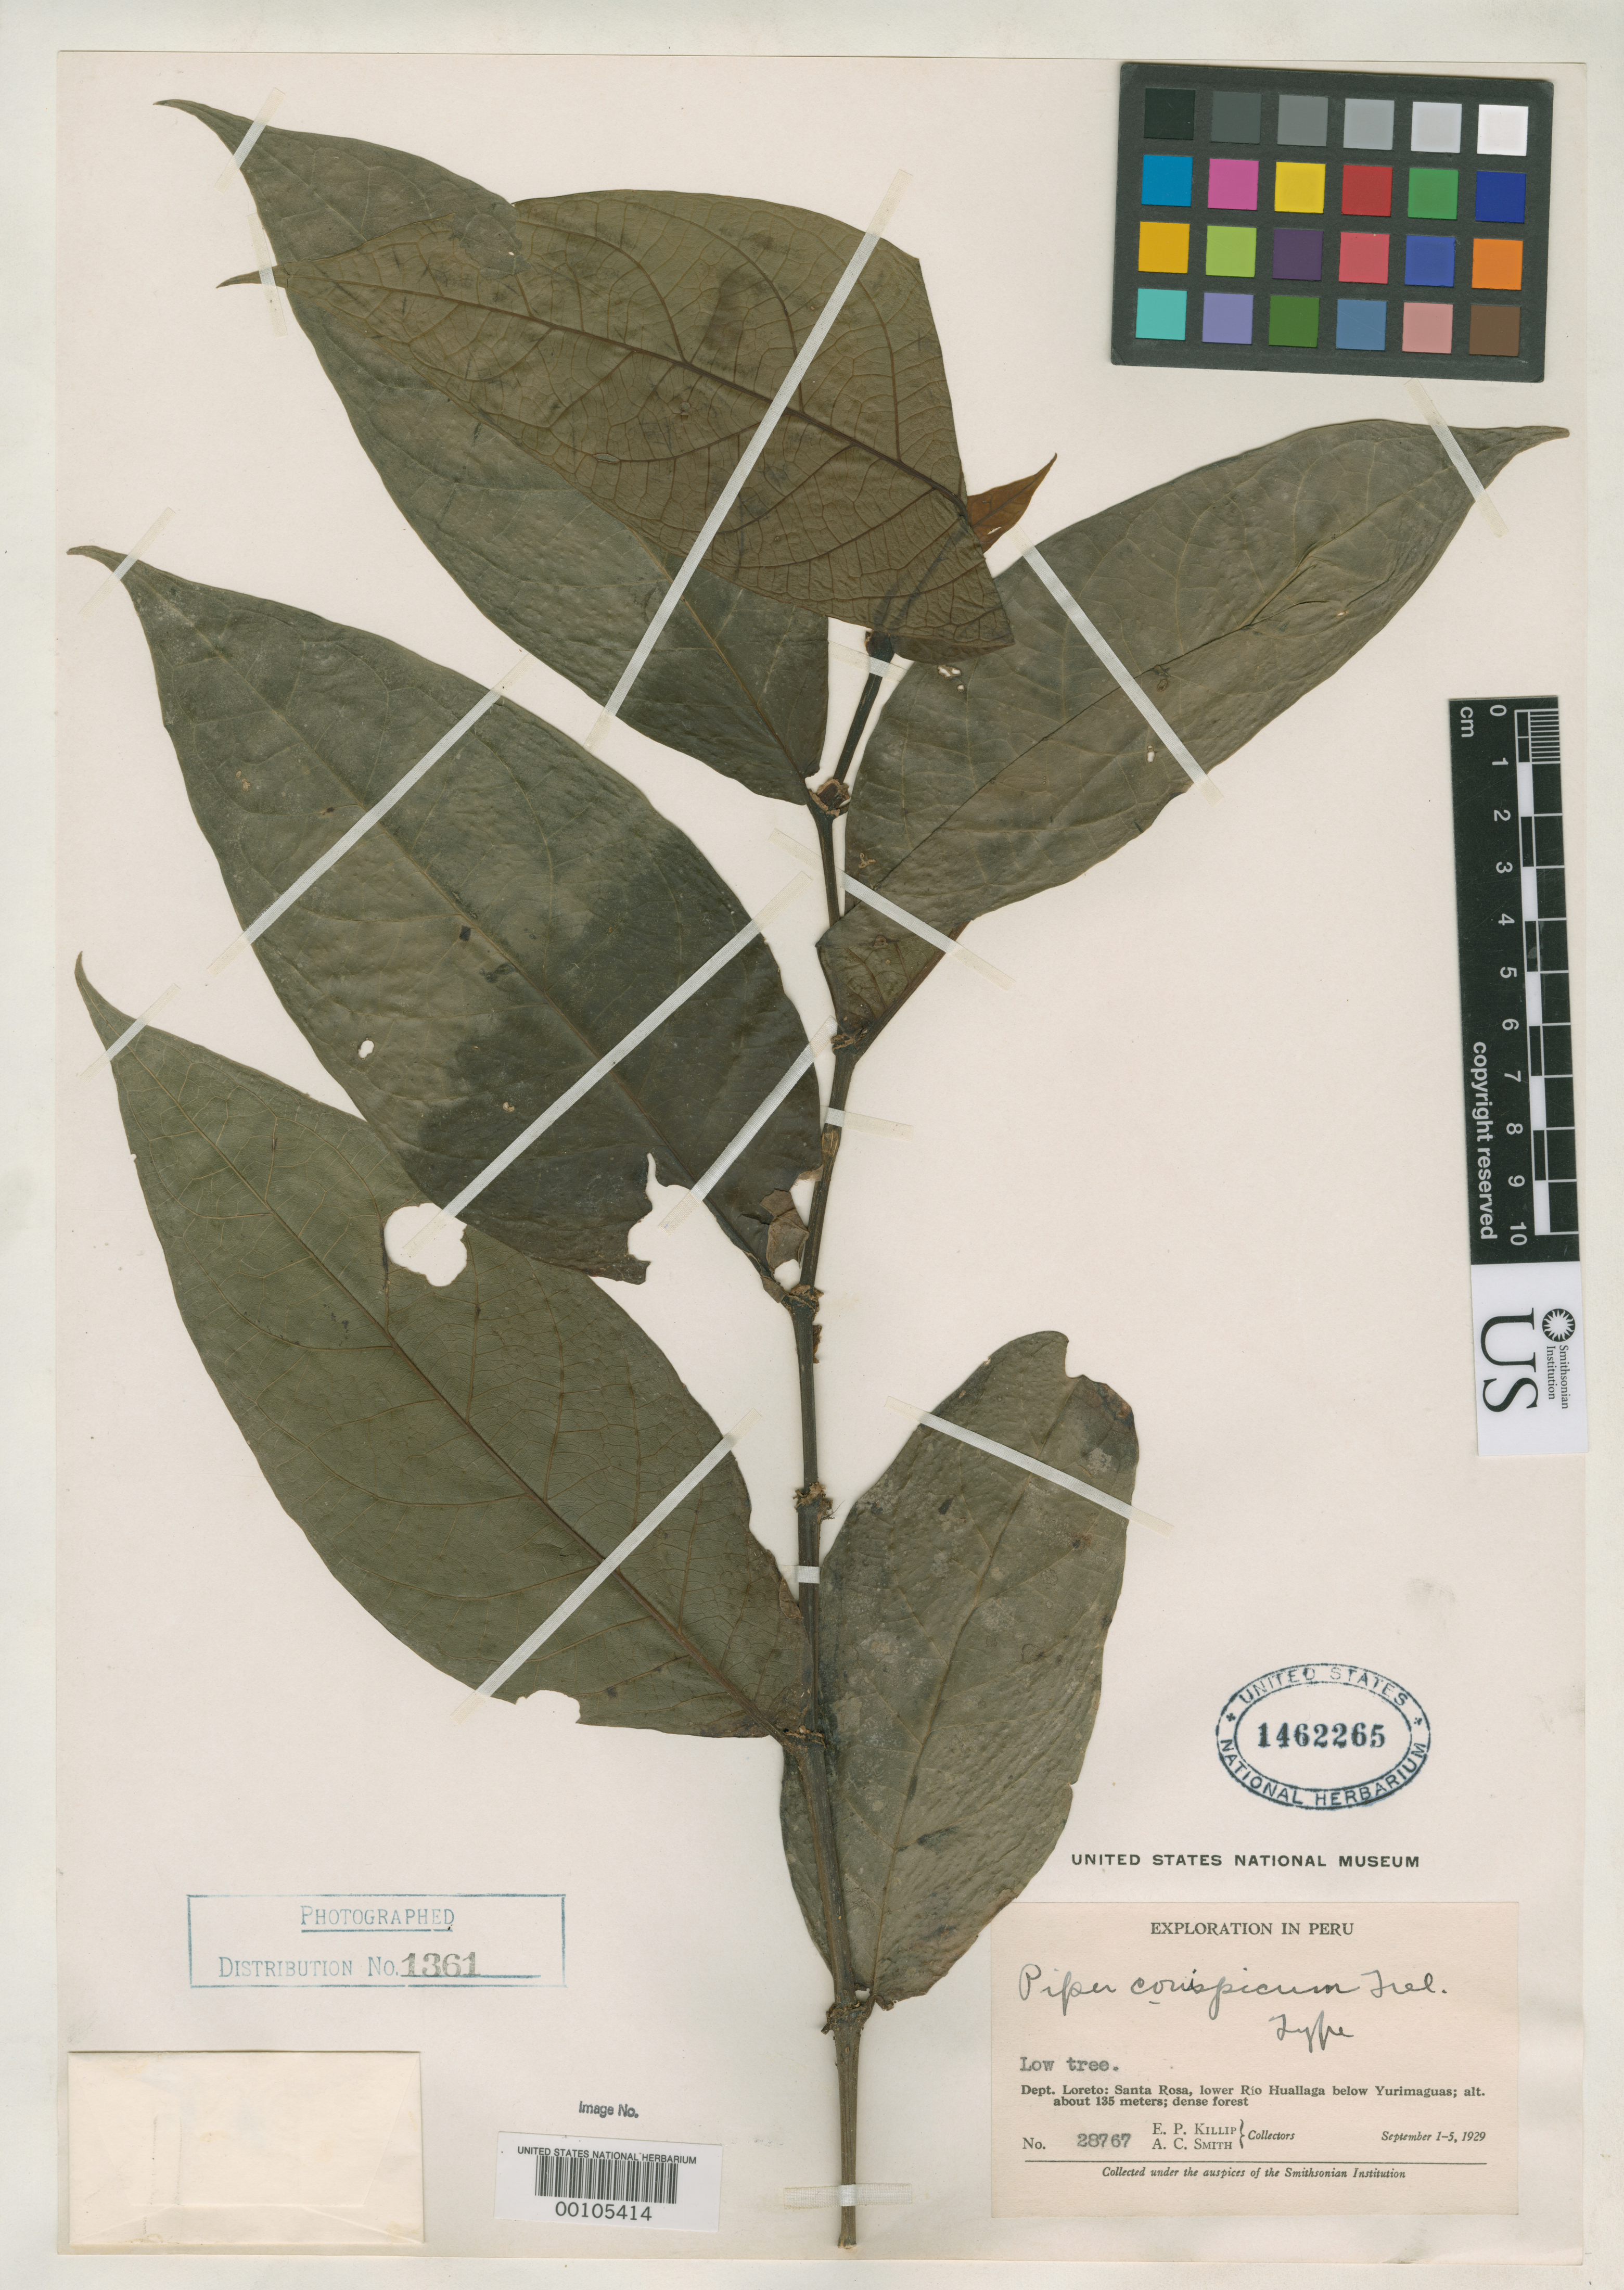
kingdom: Plantae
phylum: Tracheophyta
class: Magnoliopsida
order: Piperales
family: Piperaceae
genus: Piper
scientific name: Piper conispicum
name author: Trel. in J.F. Macbr.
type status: Holotype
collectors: E. P. Killip & A. C. Smith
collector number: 28767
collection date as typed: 01 Sep 1929 to 05 Sep 1929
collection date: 1929-09-01/1929-09-05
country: Peru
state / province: Loreto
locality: Santa Rosa, lower Rio Huallaga, below Yurimaguas.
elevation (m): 135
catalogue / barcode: US 1462265